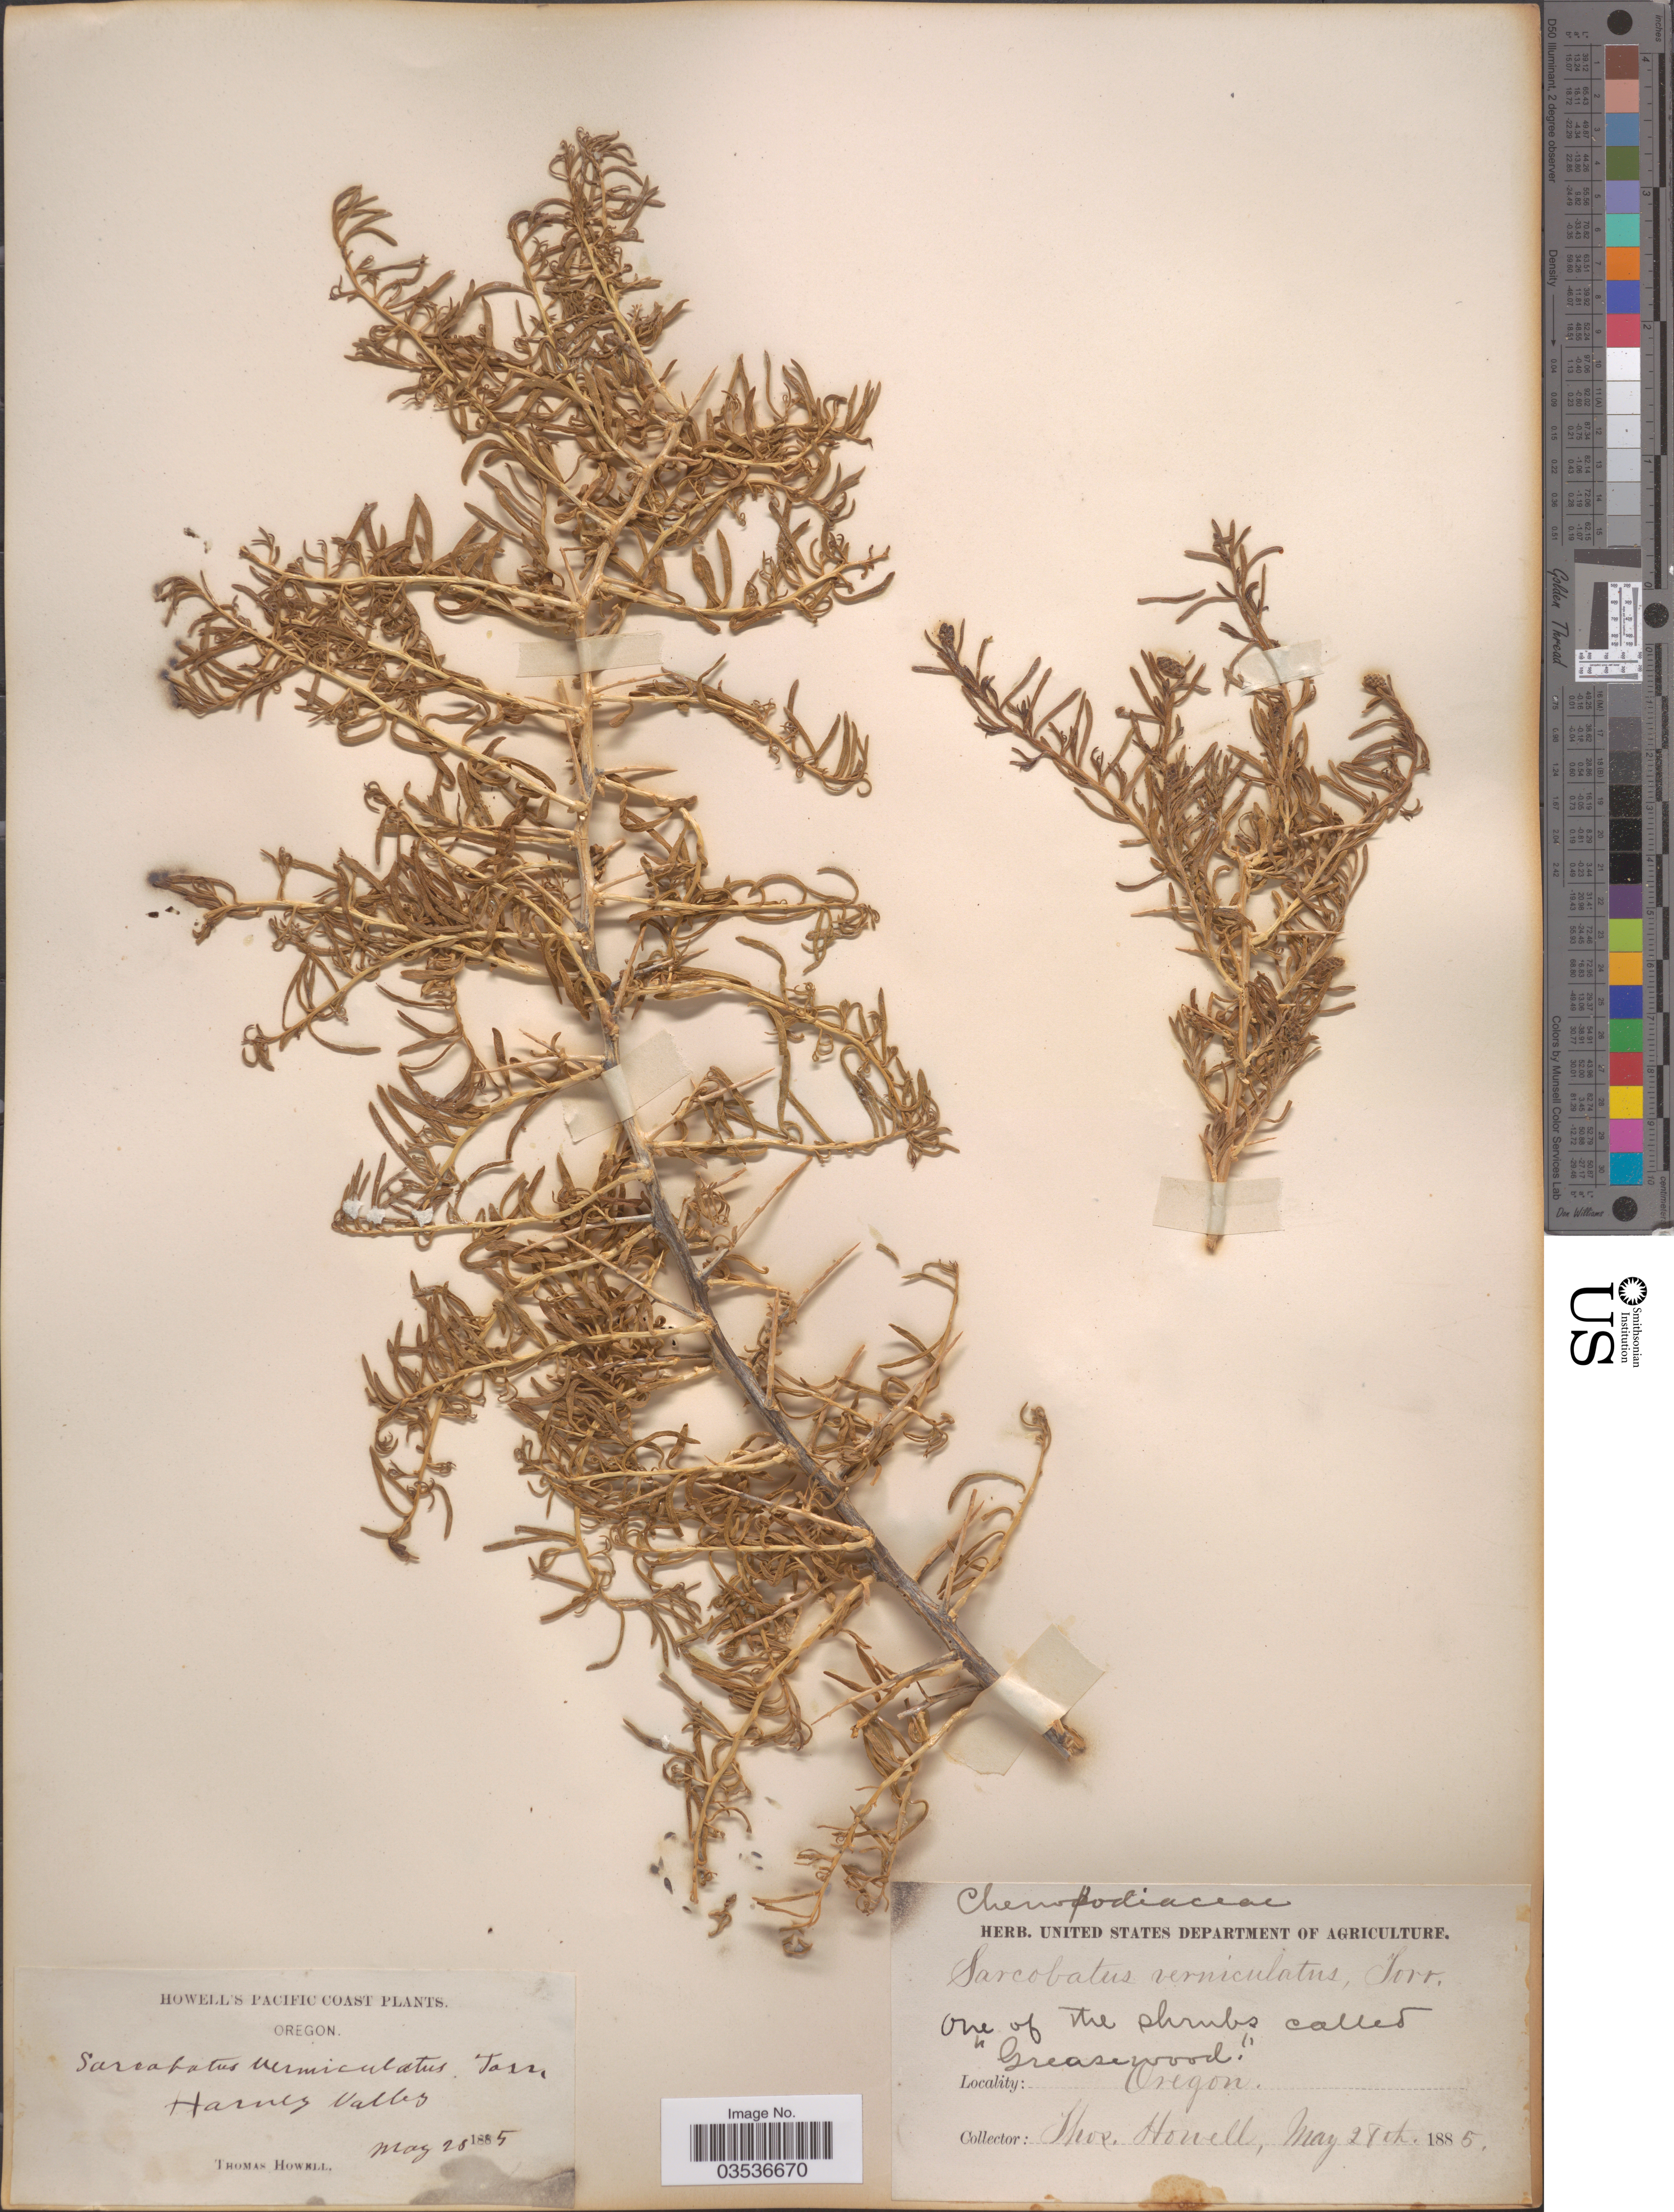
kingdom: Plantae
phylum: Tracheophyta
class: Magnoliopsida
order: Caryophyllales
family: Sarcobataceae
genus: Sarcobatus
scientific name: Sarcobatus vermiculatus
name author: (Hook.) Torr.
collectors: T. Howell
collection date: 1885-05-28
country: United States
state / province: Oregon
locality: Pacific Coast, Harney Valley.